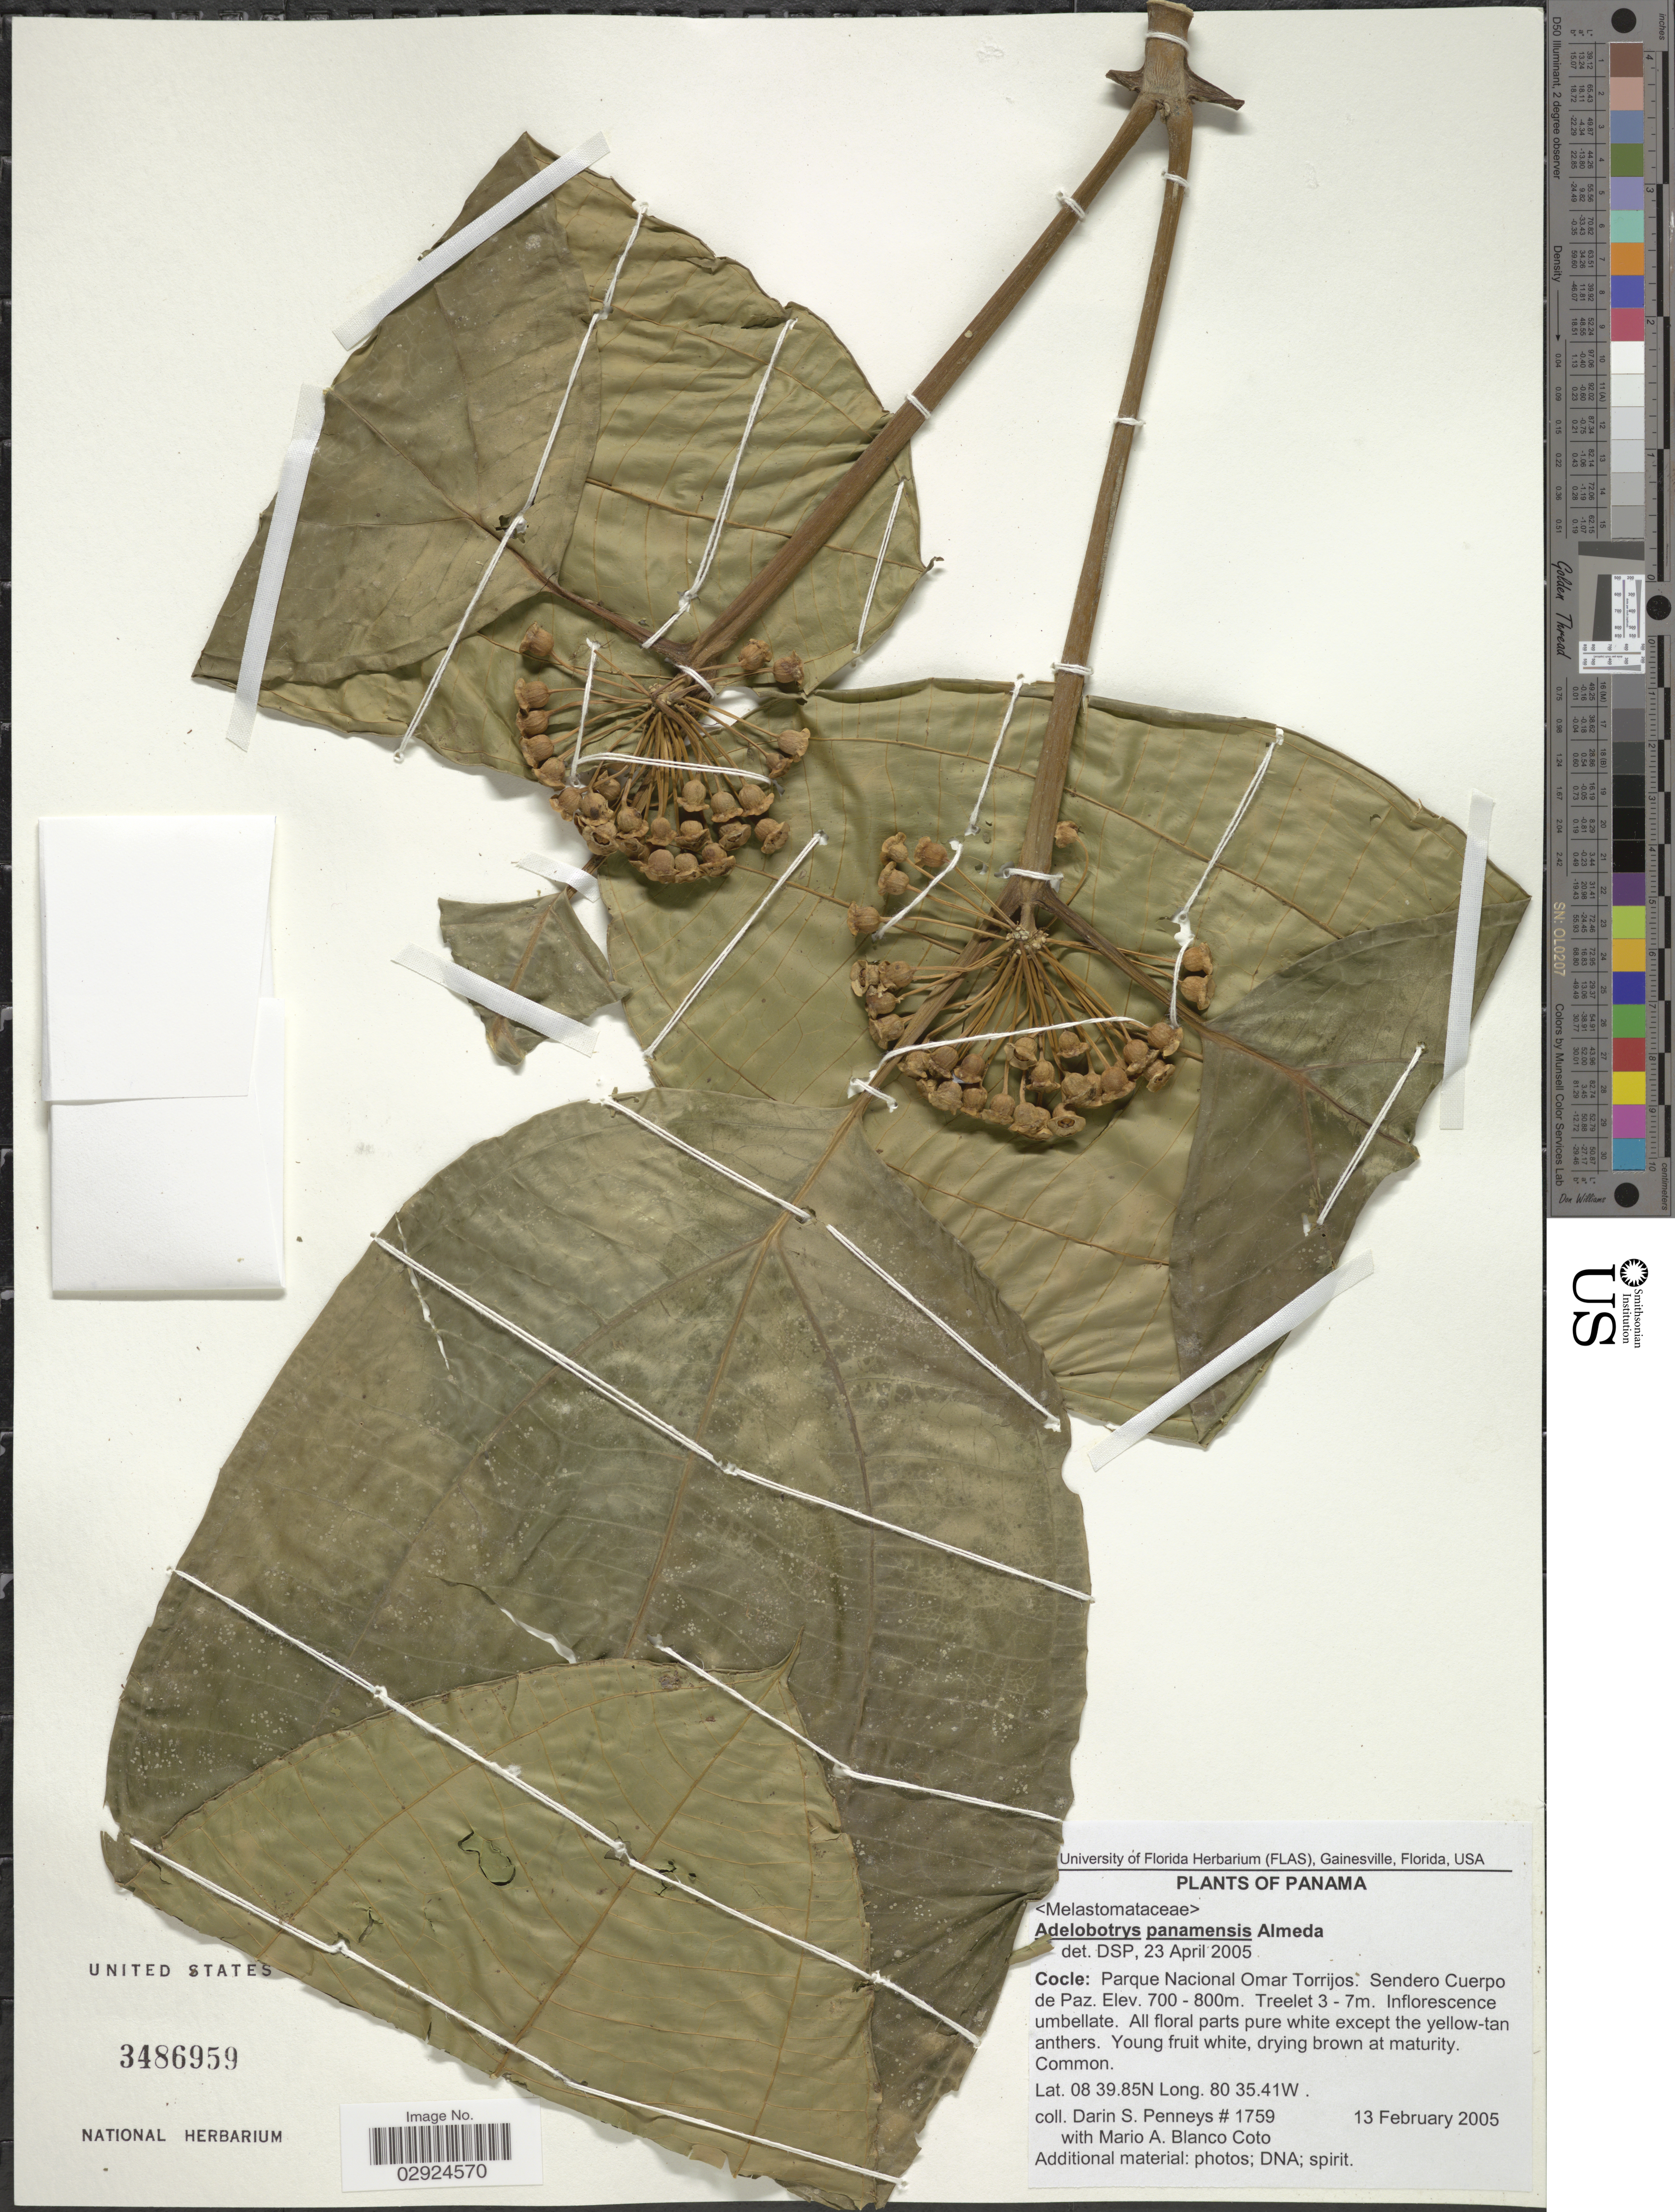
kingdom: Plantae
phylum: Tracheophyta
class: Magnoliopsida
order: Myrtales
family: Melastomataceae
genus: Adelobotrys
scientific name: Adelobotrys panamensis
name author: Almeda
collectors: D. S. Penneys & M. Blanco Coto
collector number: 1759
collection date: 2005-02-13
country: Panama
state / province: Coclé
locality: Cocle: Parque Nacional Omar Torrijos. Sendero Cuerpo de Paz.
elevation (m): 700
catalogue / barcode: US 3486959